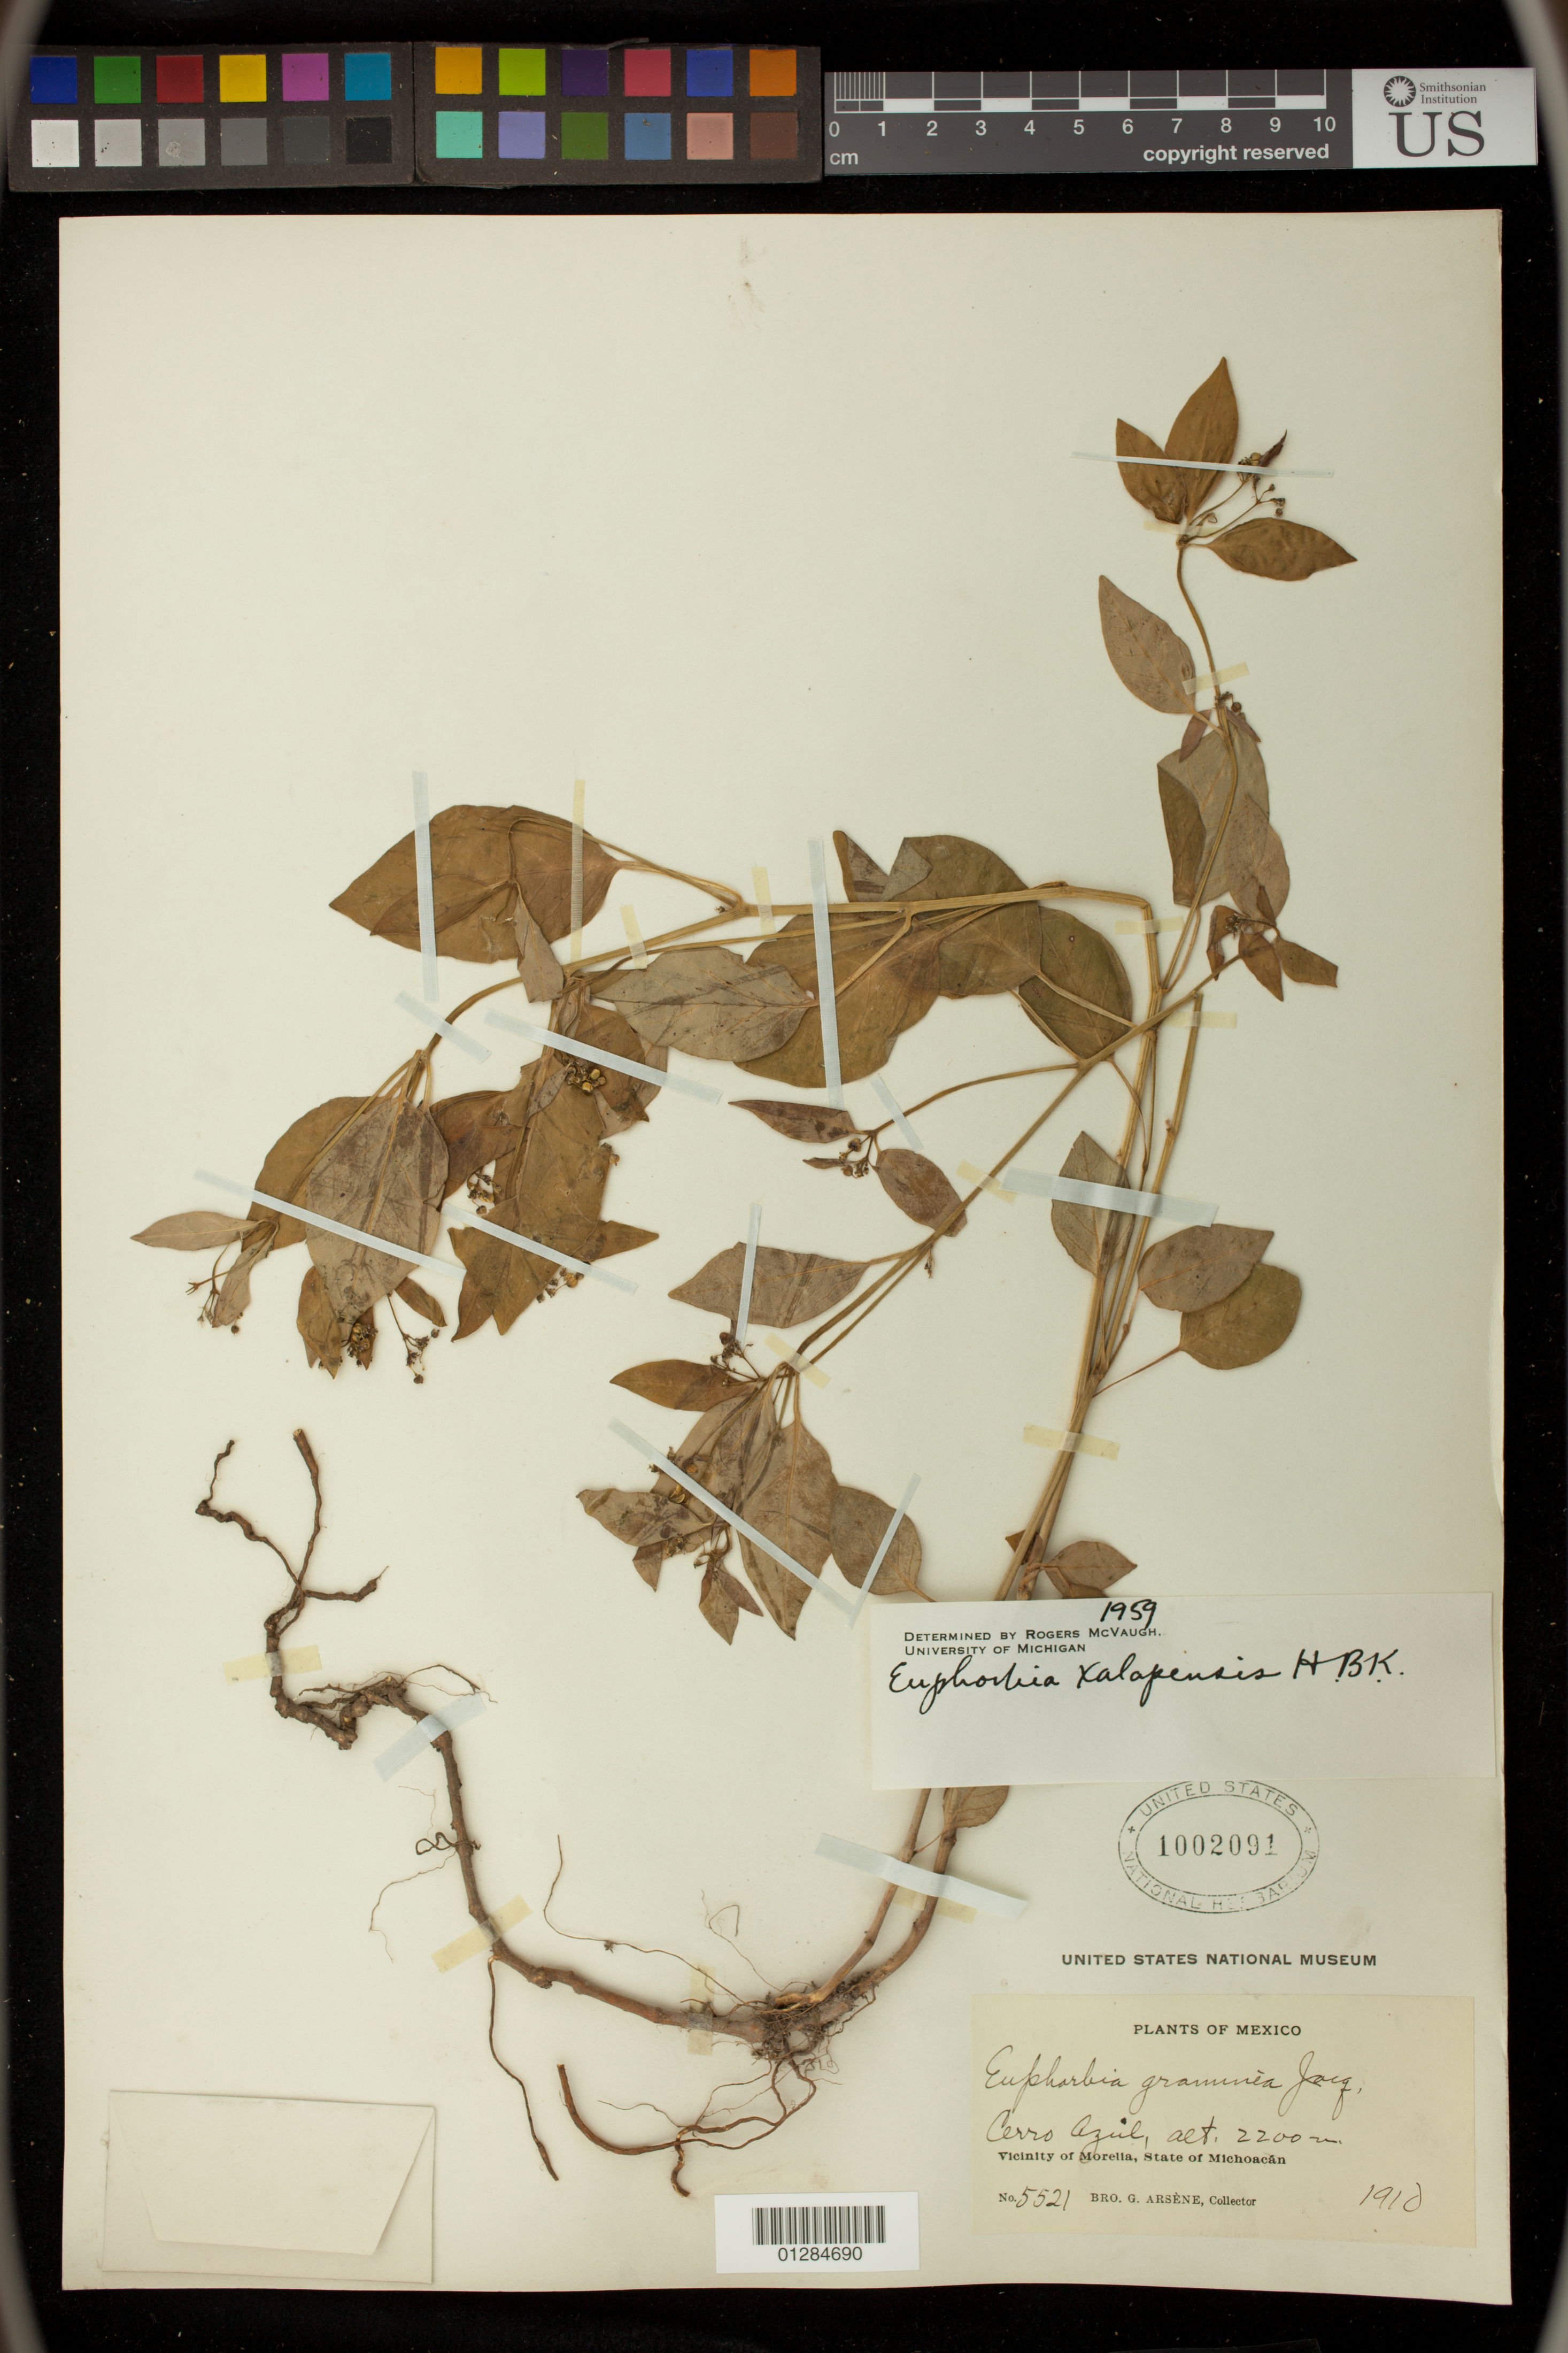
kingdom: Plantae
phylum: Tracheophyta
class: Magnoliopsida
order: Malpighiales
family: Euphorbiaceae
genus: Euphorbia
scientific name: Euphorbia xalapensis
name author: Kunth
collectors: Bro. G. Arsène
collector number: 5521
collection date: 1910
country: Mexico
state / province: Michoacán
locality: Cerro Azul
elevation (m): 2200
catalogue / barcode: US 1002091